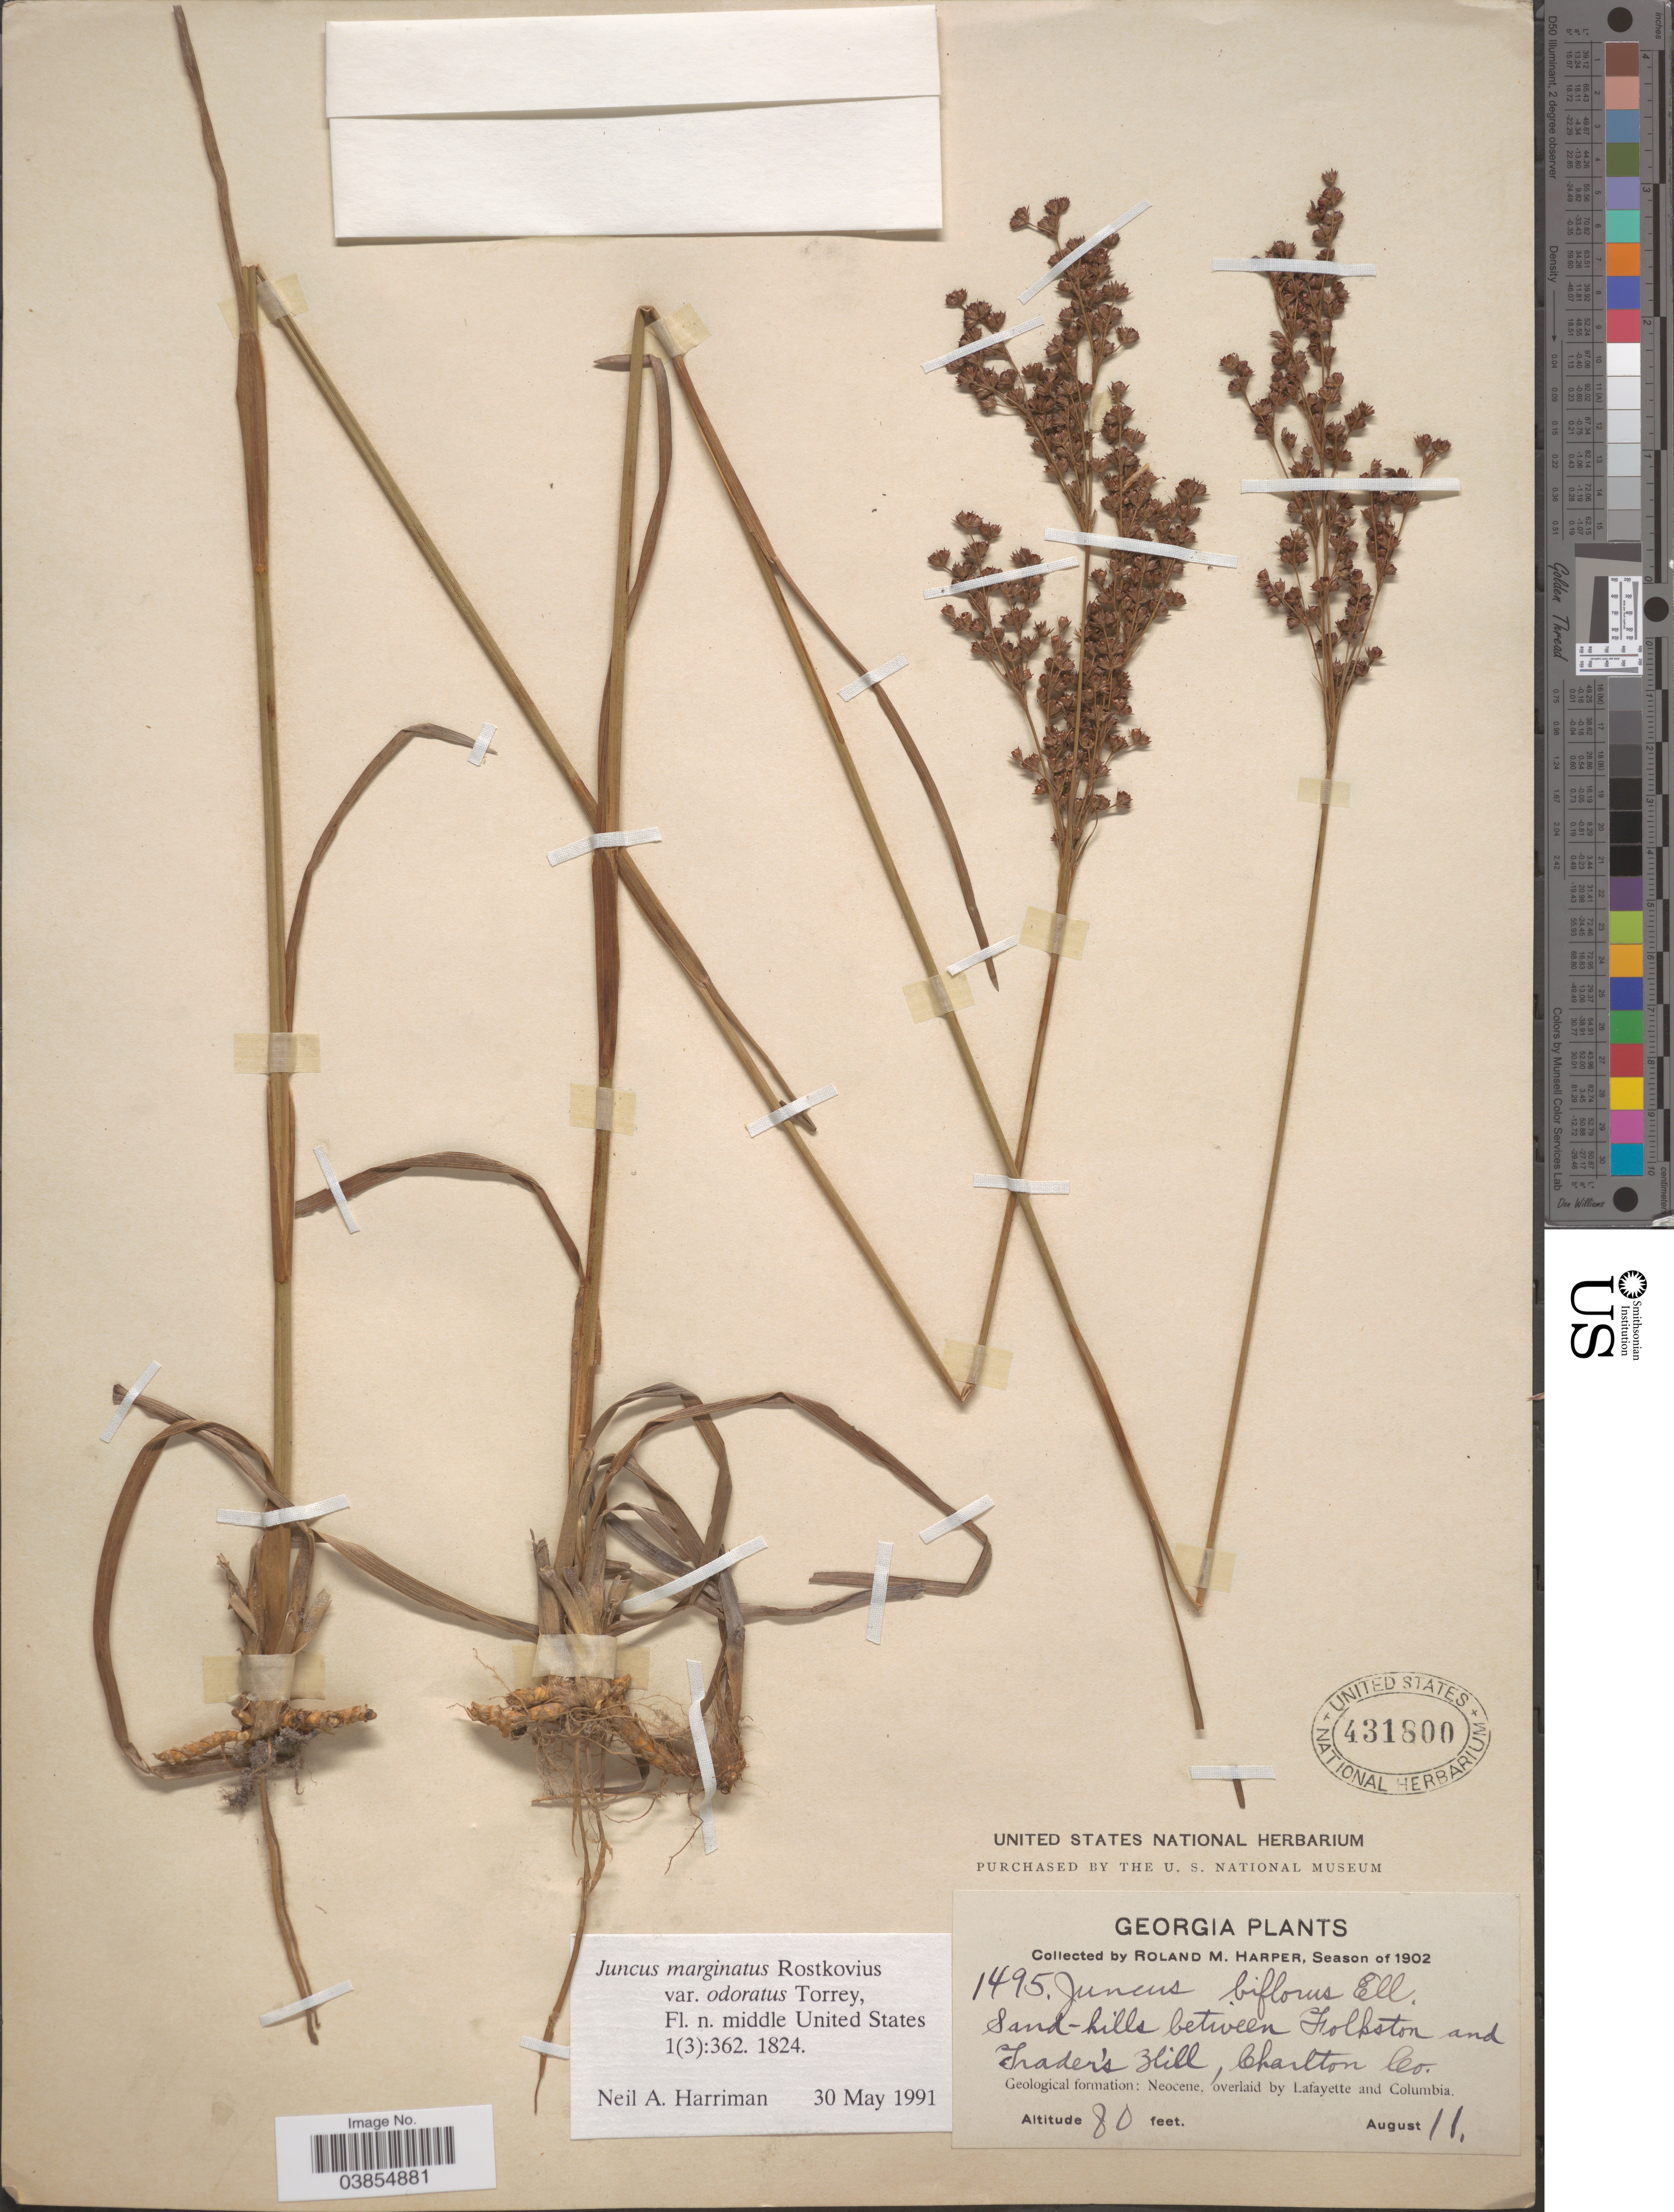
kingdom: Plantae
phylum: Tracheophyta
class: Liliopsida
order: Poales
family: Juncaceae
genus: Juncus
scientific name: Juncus marginatus var. odoratus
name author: Torr.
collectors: R. M. Harper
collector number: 1495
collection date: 1902-08-11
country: United States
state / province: Georgia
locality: Sand-hills between Folkston and Trader's Hill, Charlton Co. Geological formation: Neocene, overlaid by Lafayette and Columbia.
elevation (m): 24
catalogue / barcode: US 431800